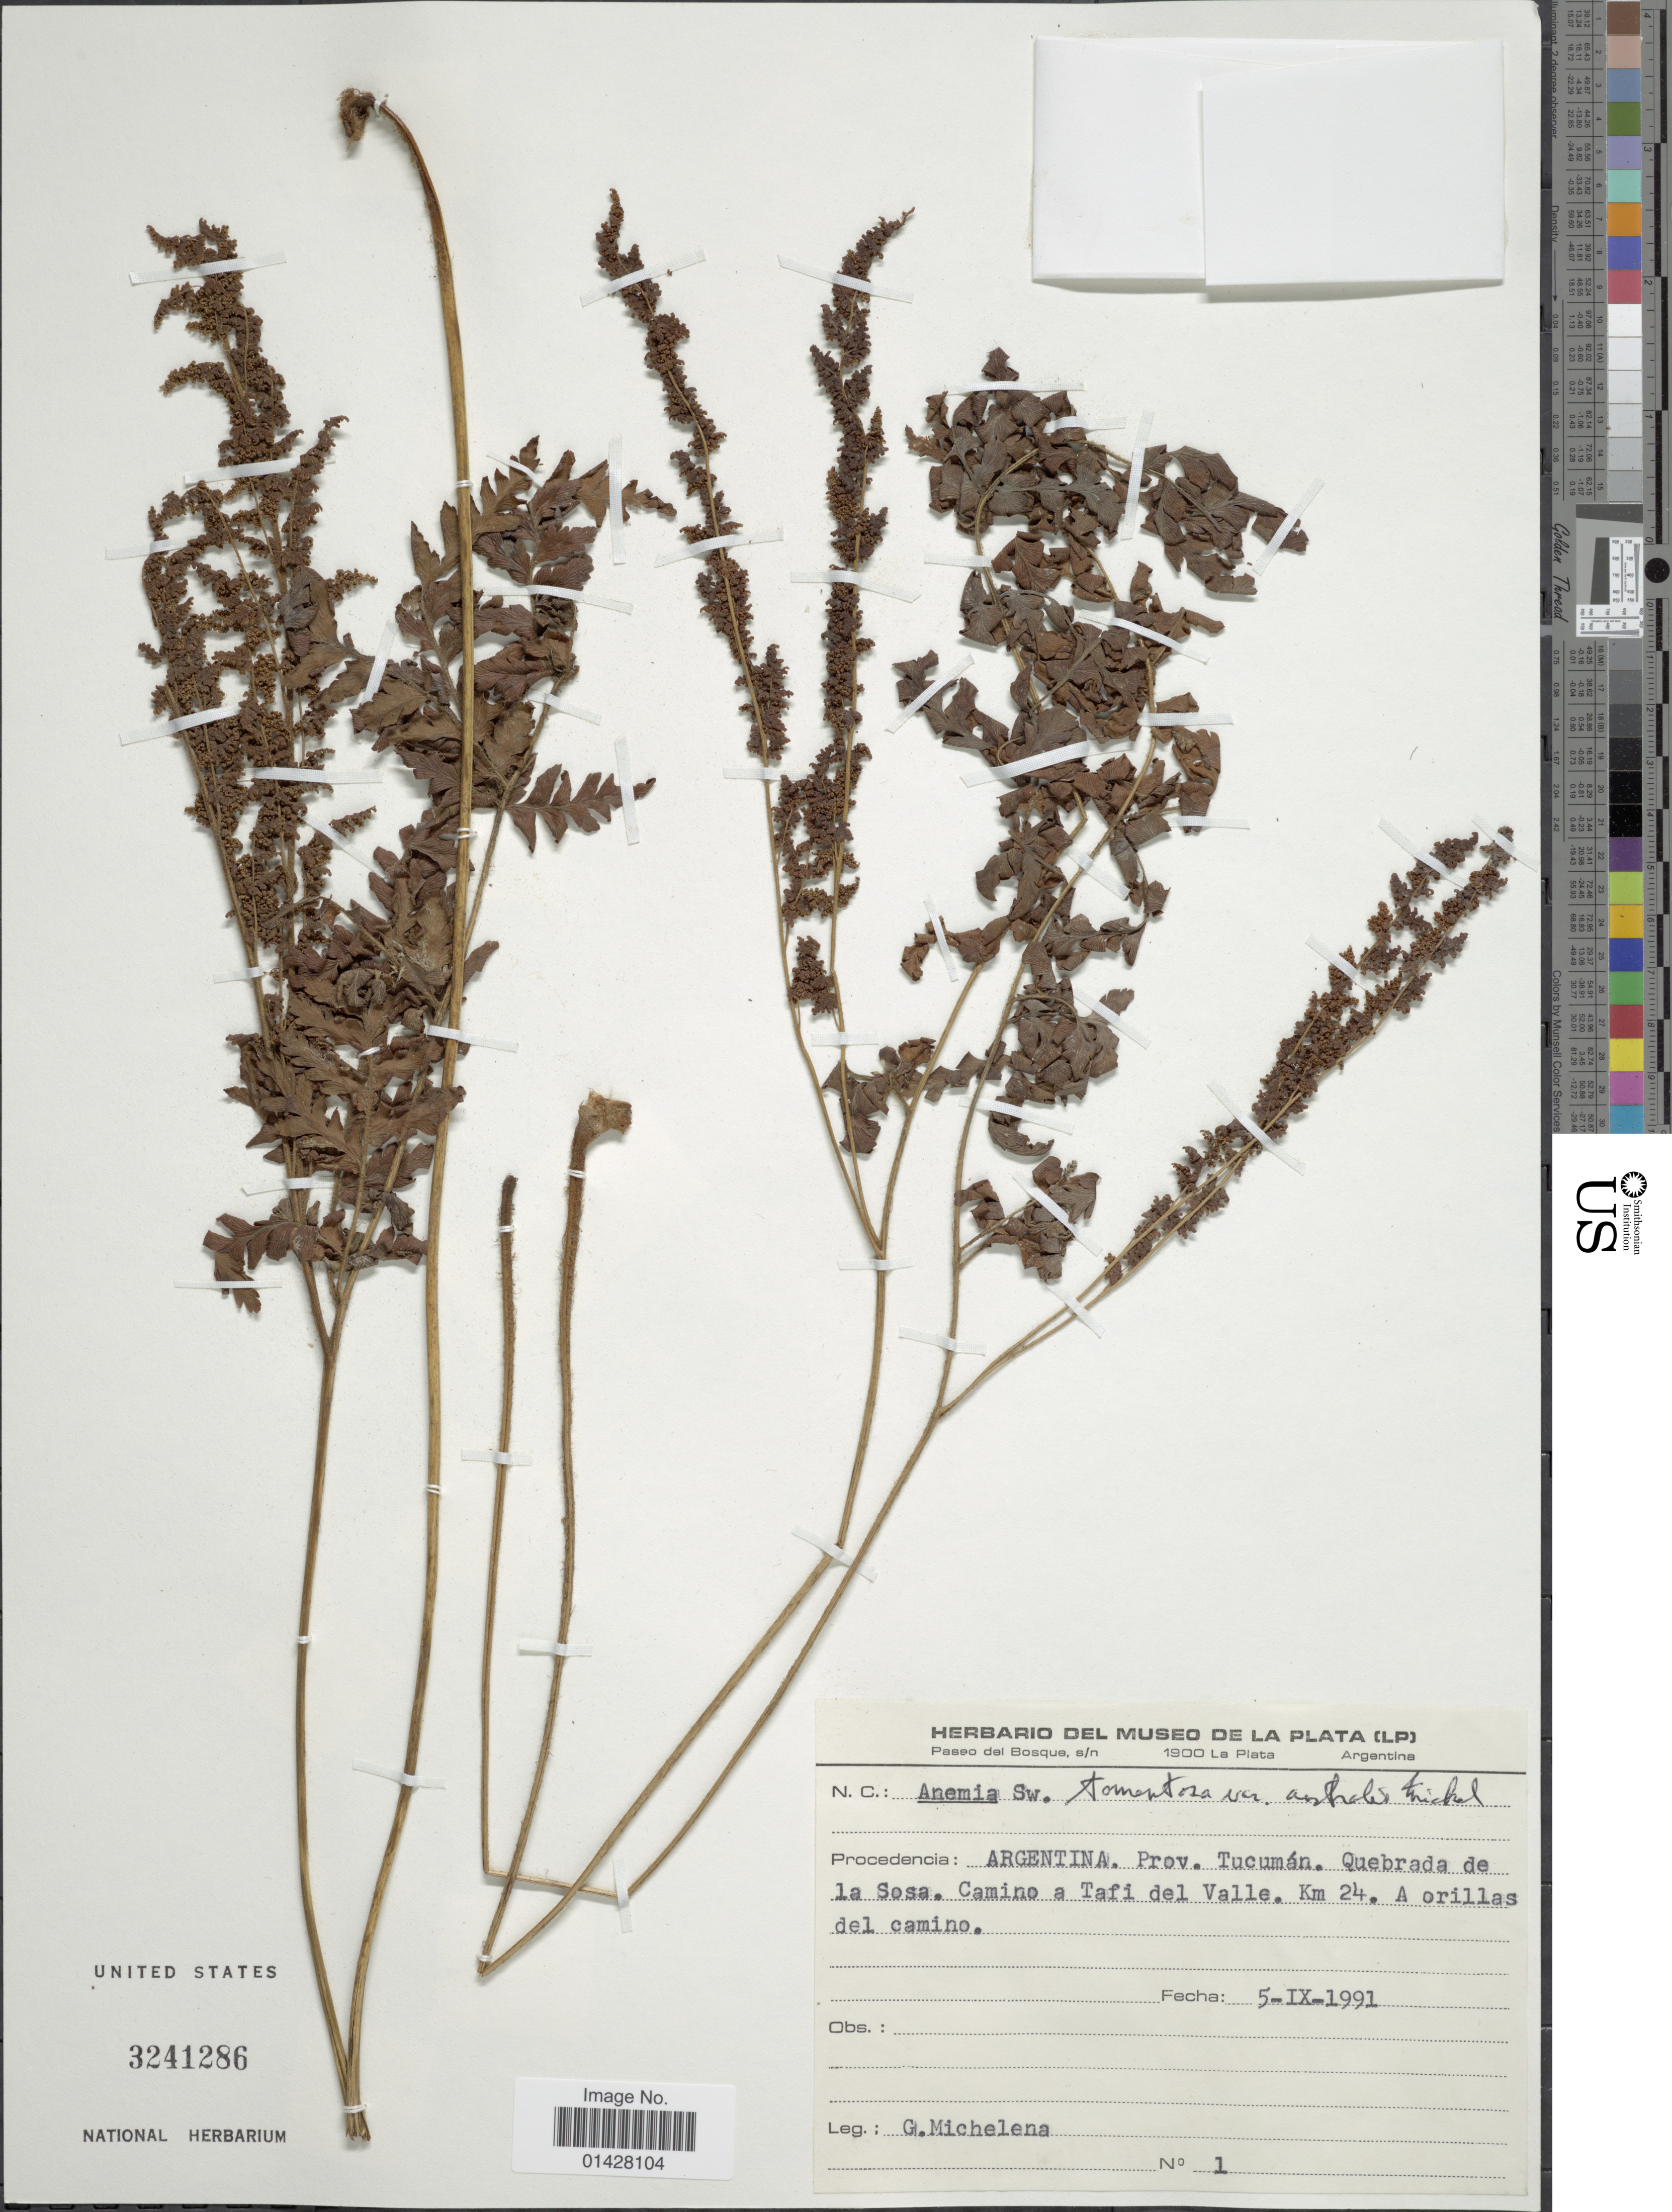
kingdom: Plantae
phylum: Tracheophyta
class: Polypodiopsida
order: Schizaeales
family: Anemiaceae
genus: Anemia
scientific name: Anemia tomentosa var. tomentosa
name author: (Sav.) Sw.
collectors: G. Michelena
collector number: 1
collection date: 1991-09-05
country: Argentina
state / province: Tucuman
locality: Argentina. Prov. Tucumán. Quebrada de la Sosa. Camino a Tafi del Valle. Km 24. A orillas del camino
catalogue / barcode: US 3241286